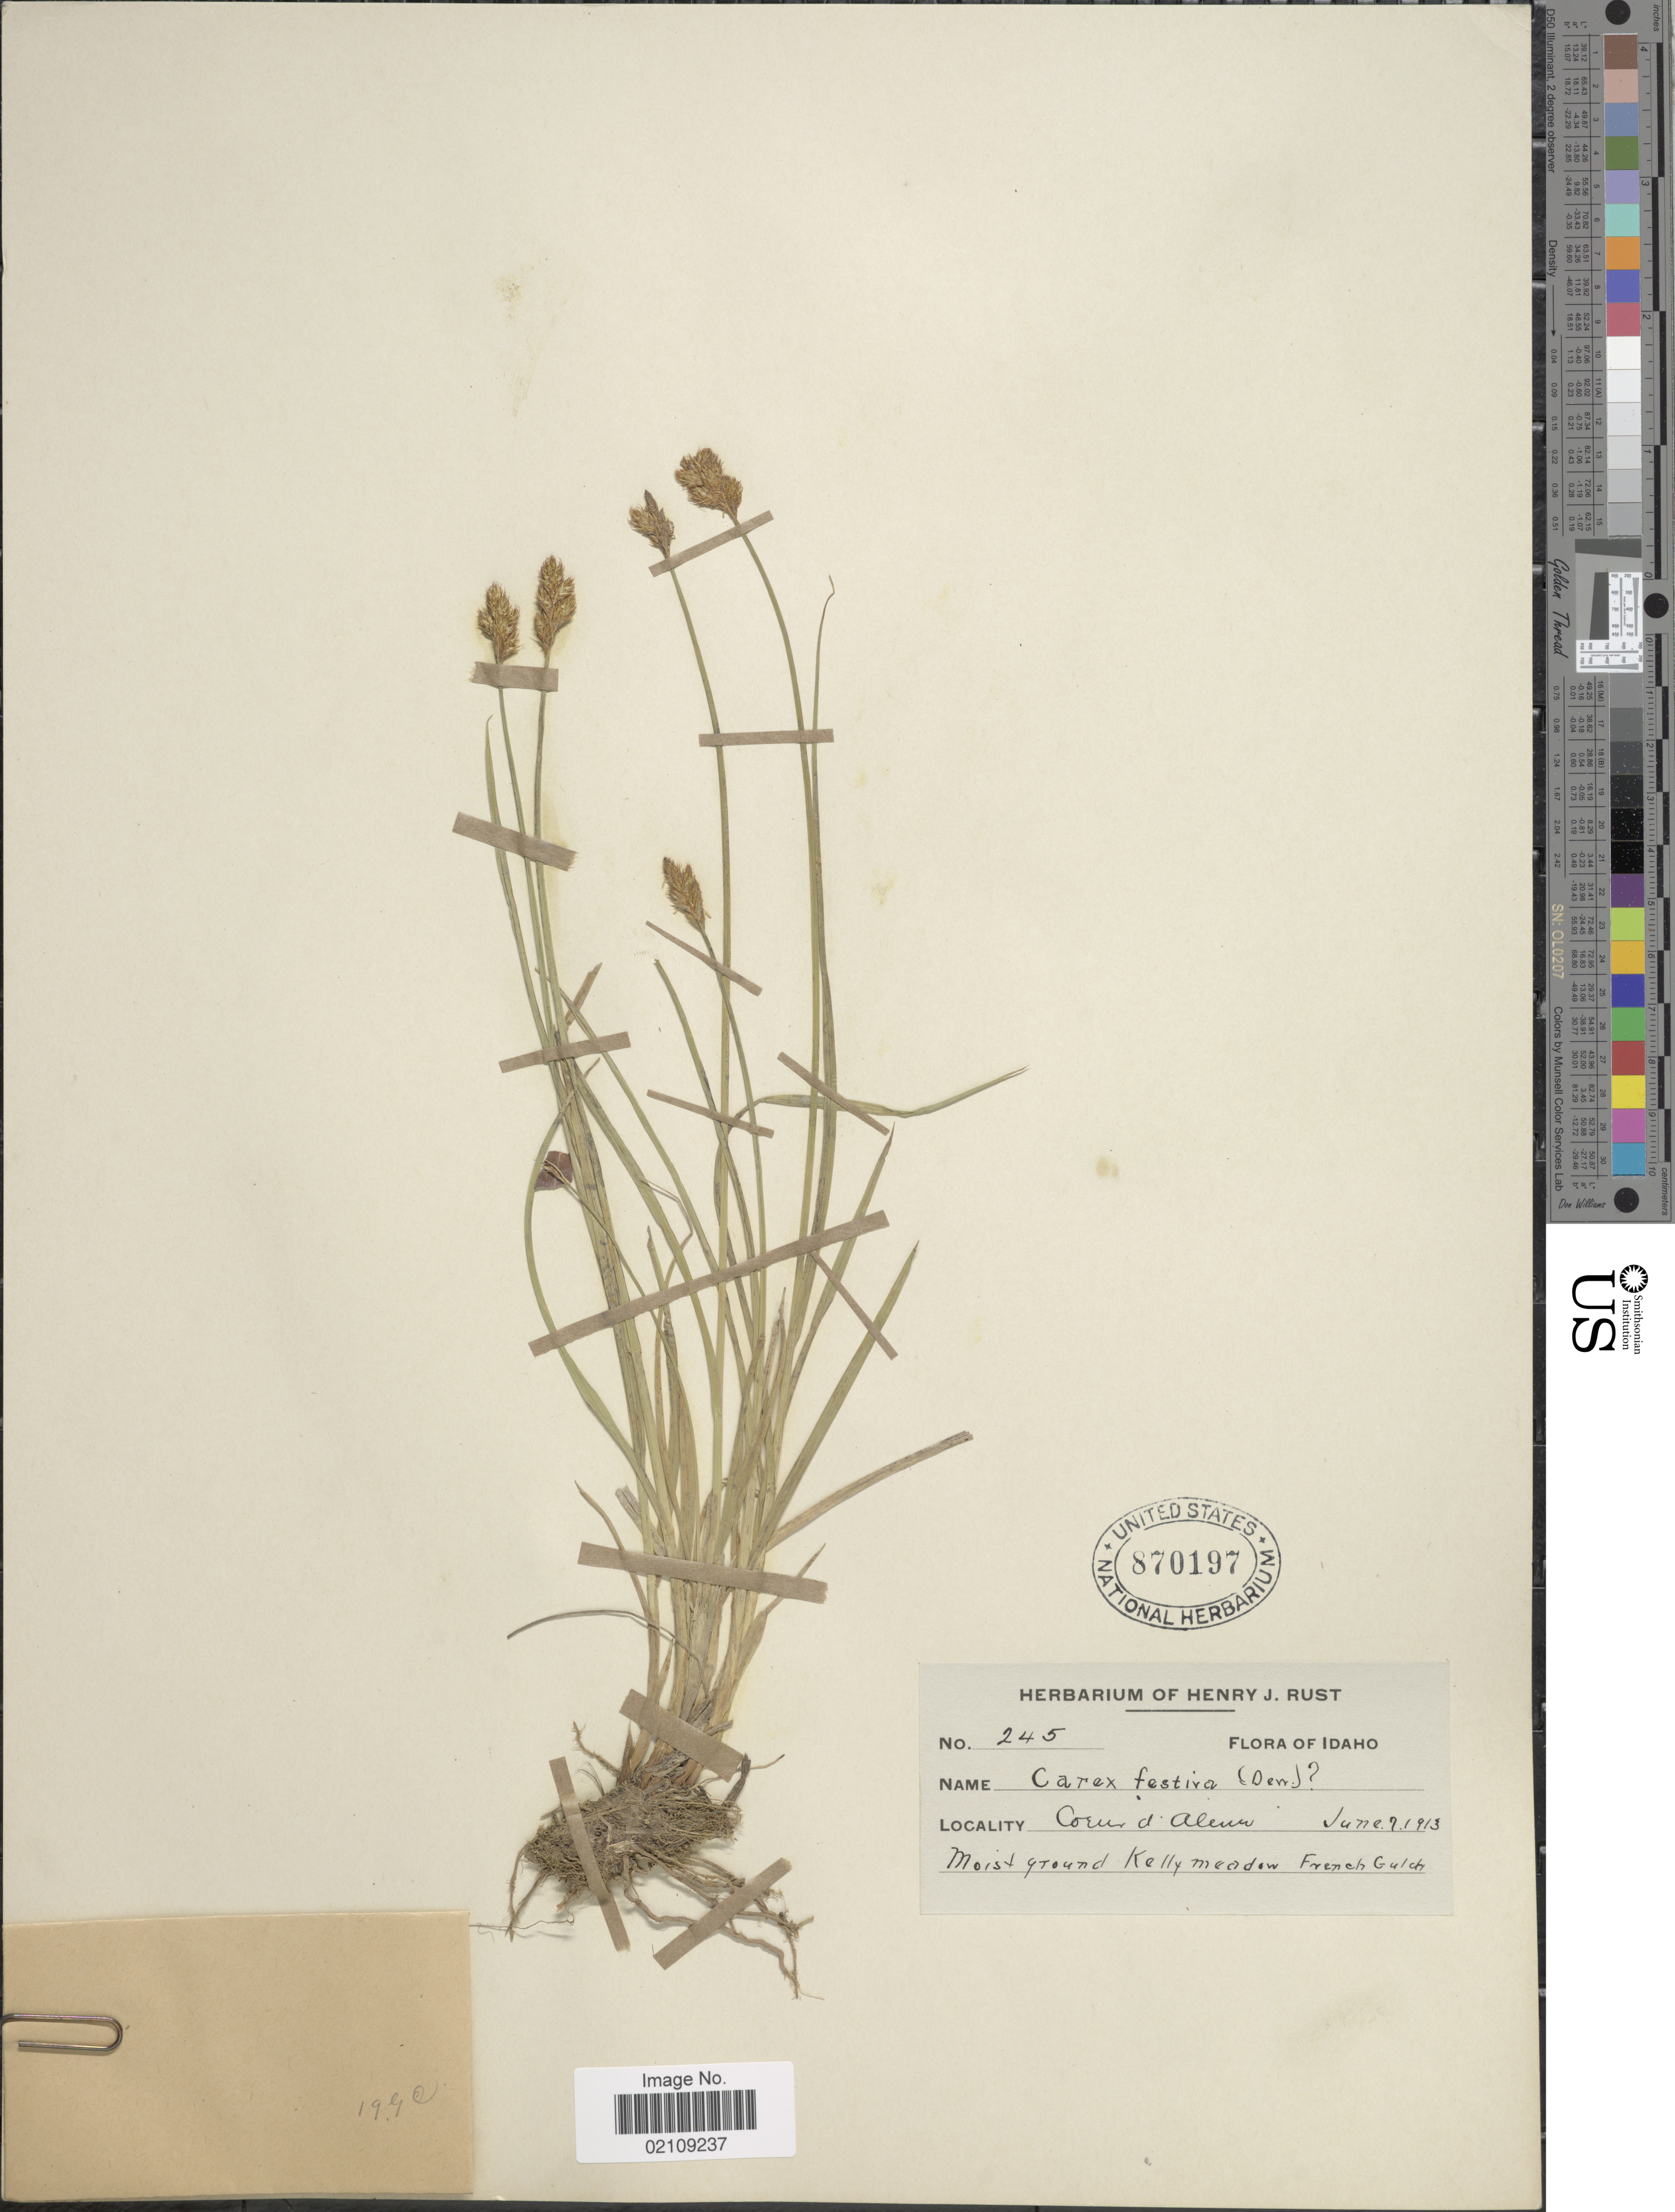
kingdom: Plantae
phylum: Tracheophyta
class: Liliopsida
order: Poales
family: Cyperaceae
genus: Carex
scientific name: Carex sp.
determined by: Strong, Mark T., (BOT), Smithsonian Institution - National Museum of Natural History (UNITED STATES)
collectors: ex herb. Henry J. Rust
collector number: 245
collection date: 1913-06-07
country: United States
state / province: Idaho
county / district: Kootenai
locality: Coeur d'Alene, Moist ground Kelly meadow, French Gulch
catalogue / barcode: US 870197